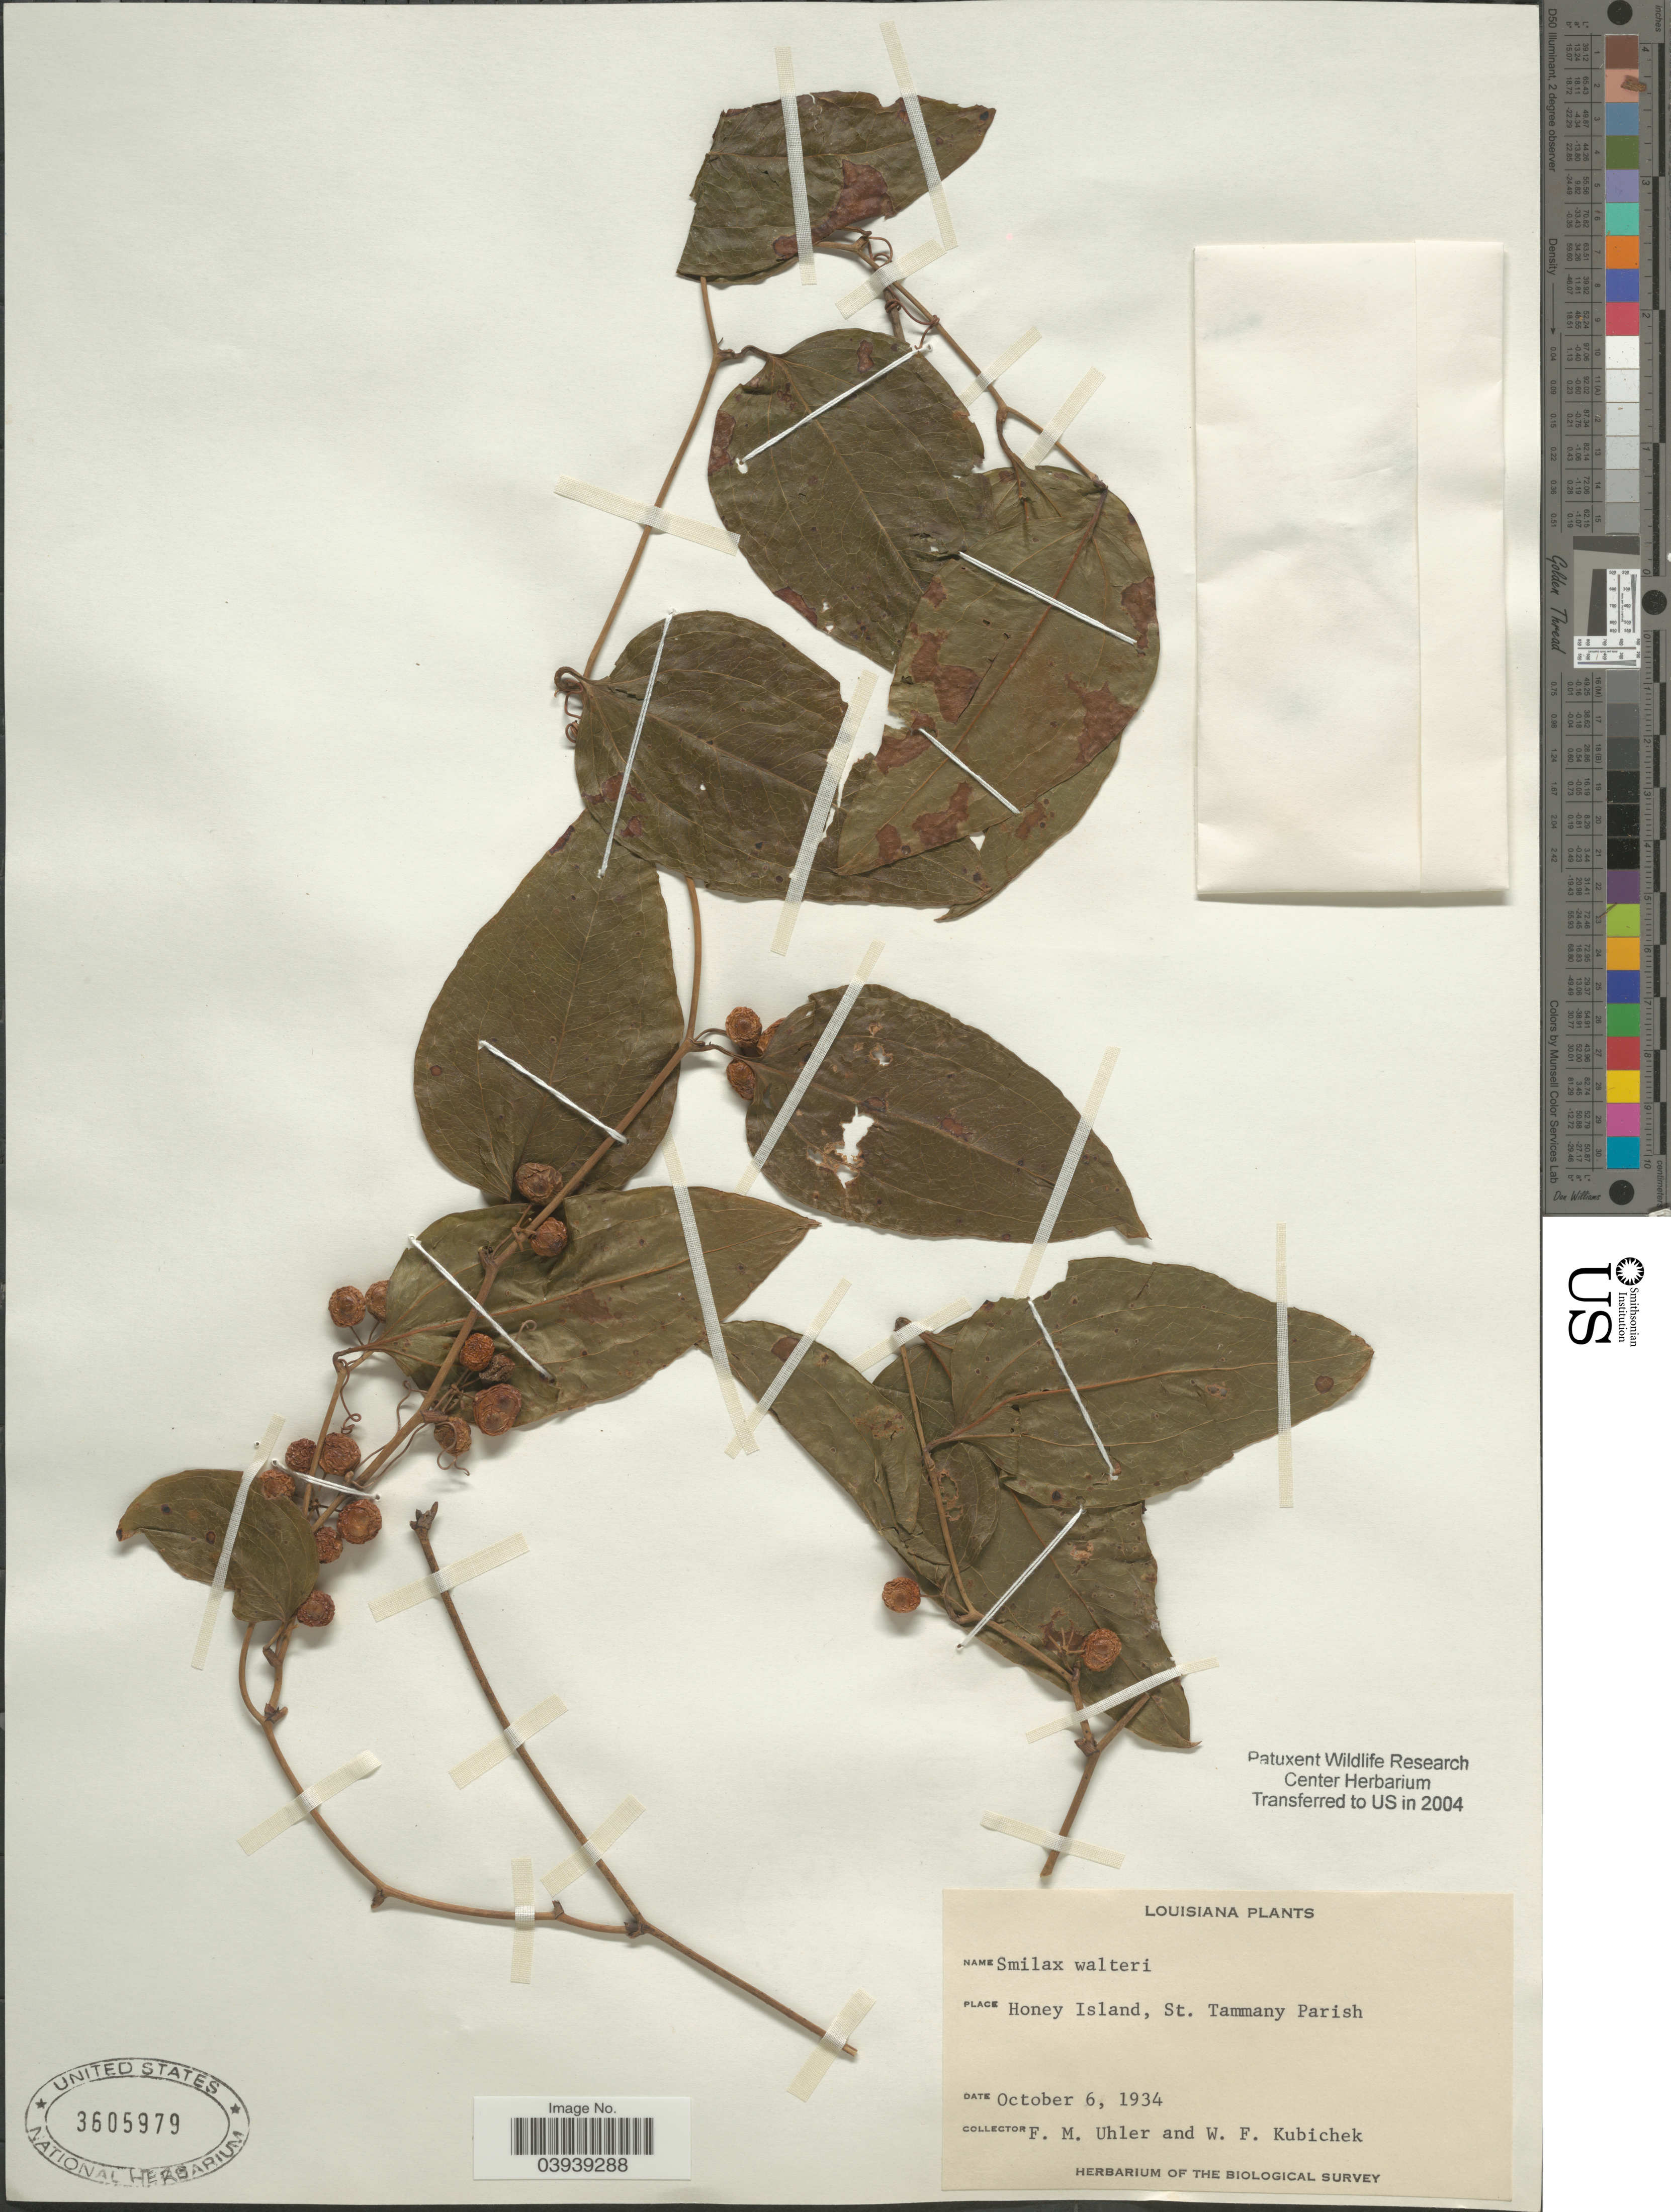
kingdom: Plantae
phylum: Tracheophyta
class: Liliopsida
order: Liliales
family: Smilacaceae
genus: Smilax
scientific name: Smilax walteri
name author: Pursh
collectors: F. M. Uhler & W. Kubichek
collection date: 1934-10-06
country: United States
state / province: Louisiana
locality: Honey Island, St. Tammany Parish.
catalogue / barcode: US 3605979